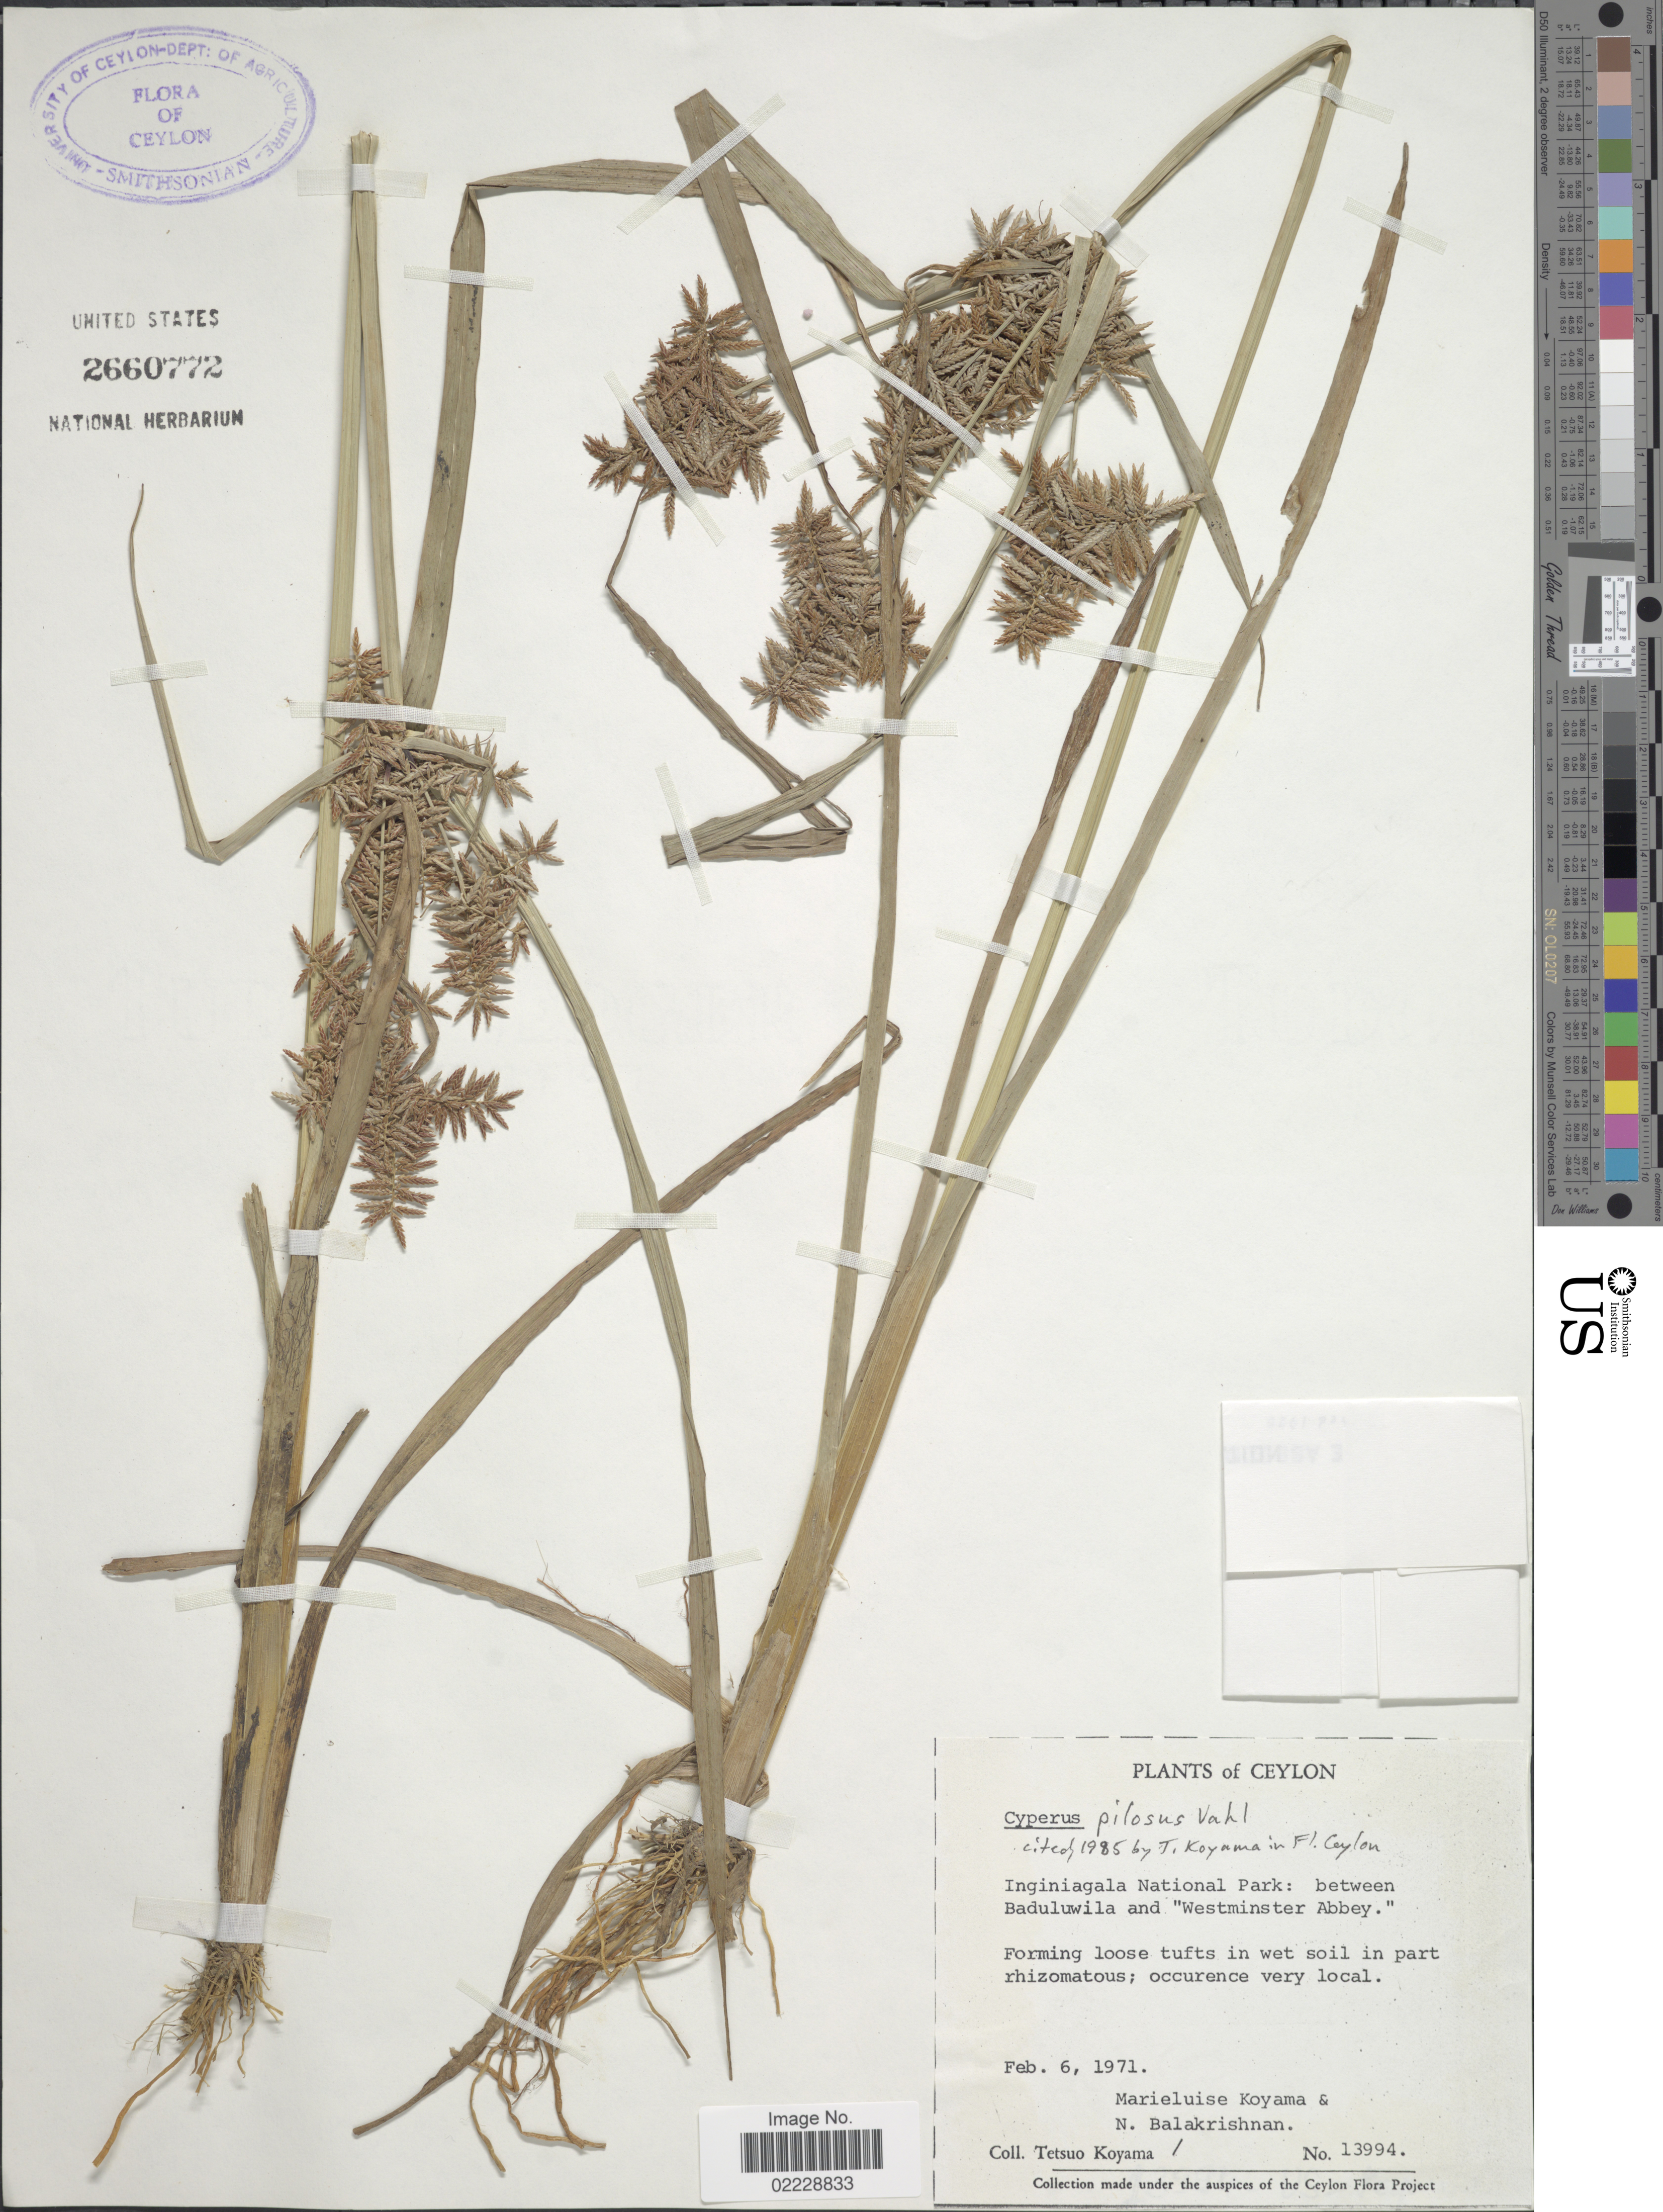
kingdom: Plantae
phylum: Tracheophyta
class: Liliopsida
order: Poales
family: Cyperaceae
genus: Cyperus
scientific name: Cyperus pilosus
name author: Vahl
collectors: T. Koyama, M. Koyama & N. Balakrishnan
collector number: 13994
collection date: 1971-02-06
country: Sri Lanka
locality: Ceylon, Inginiagala National Park: between Baduluwila and "Westminister Abbey"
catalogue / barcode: US 2660772